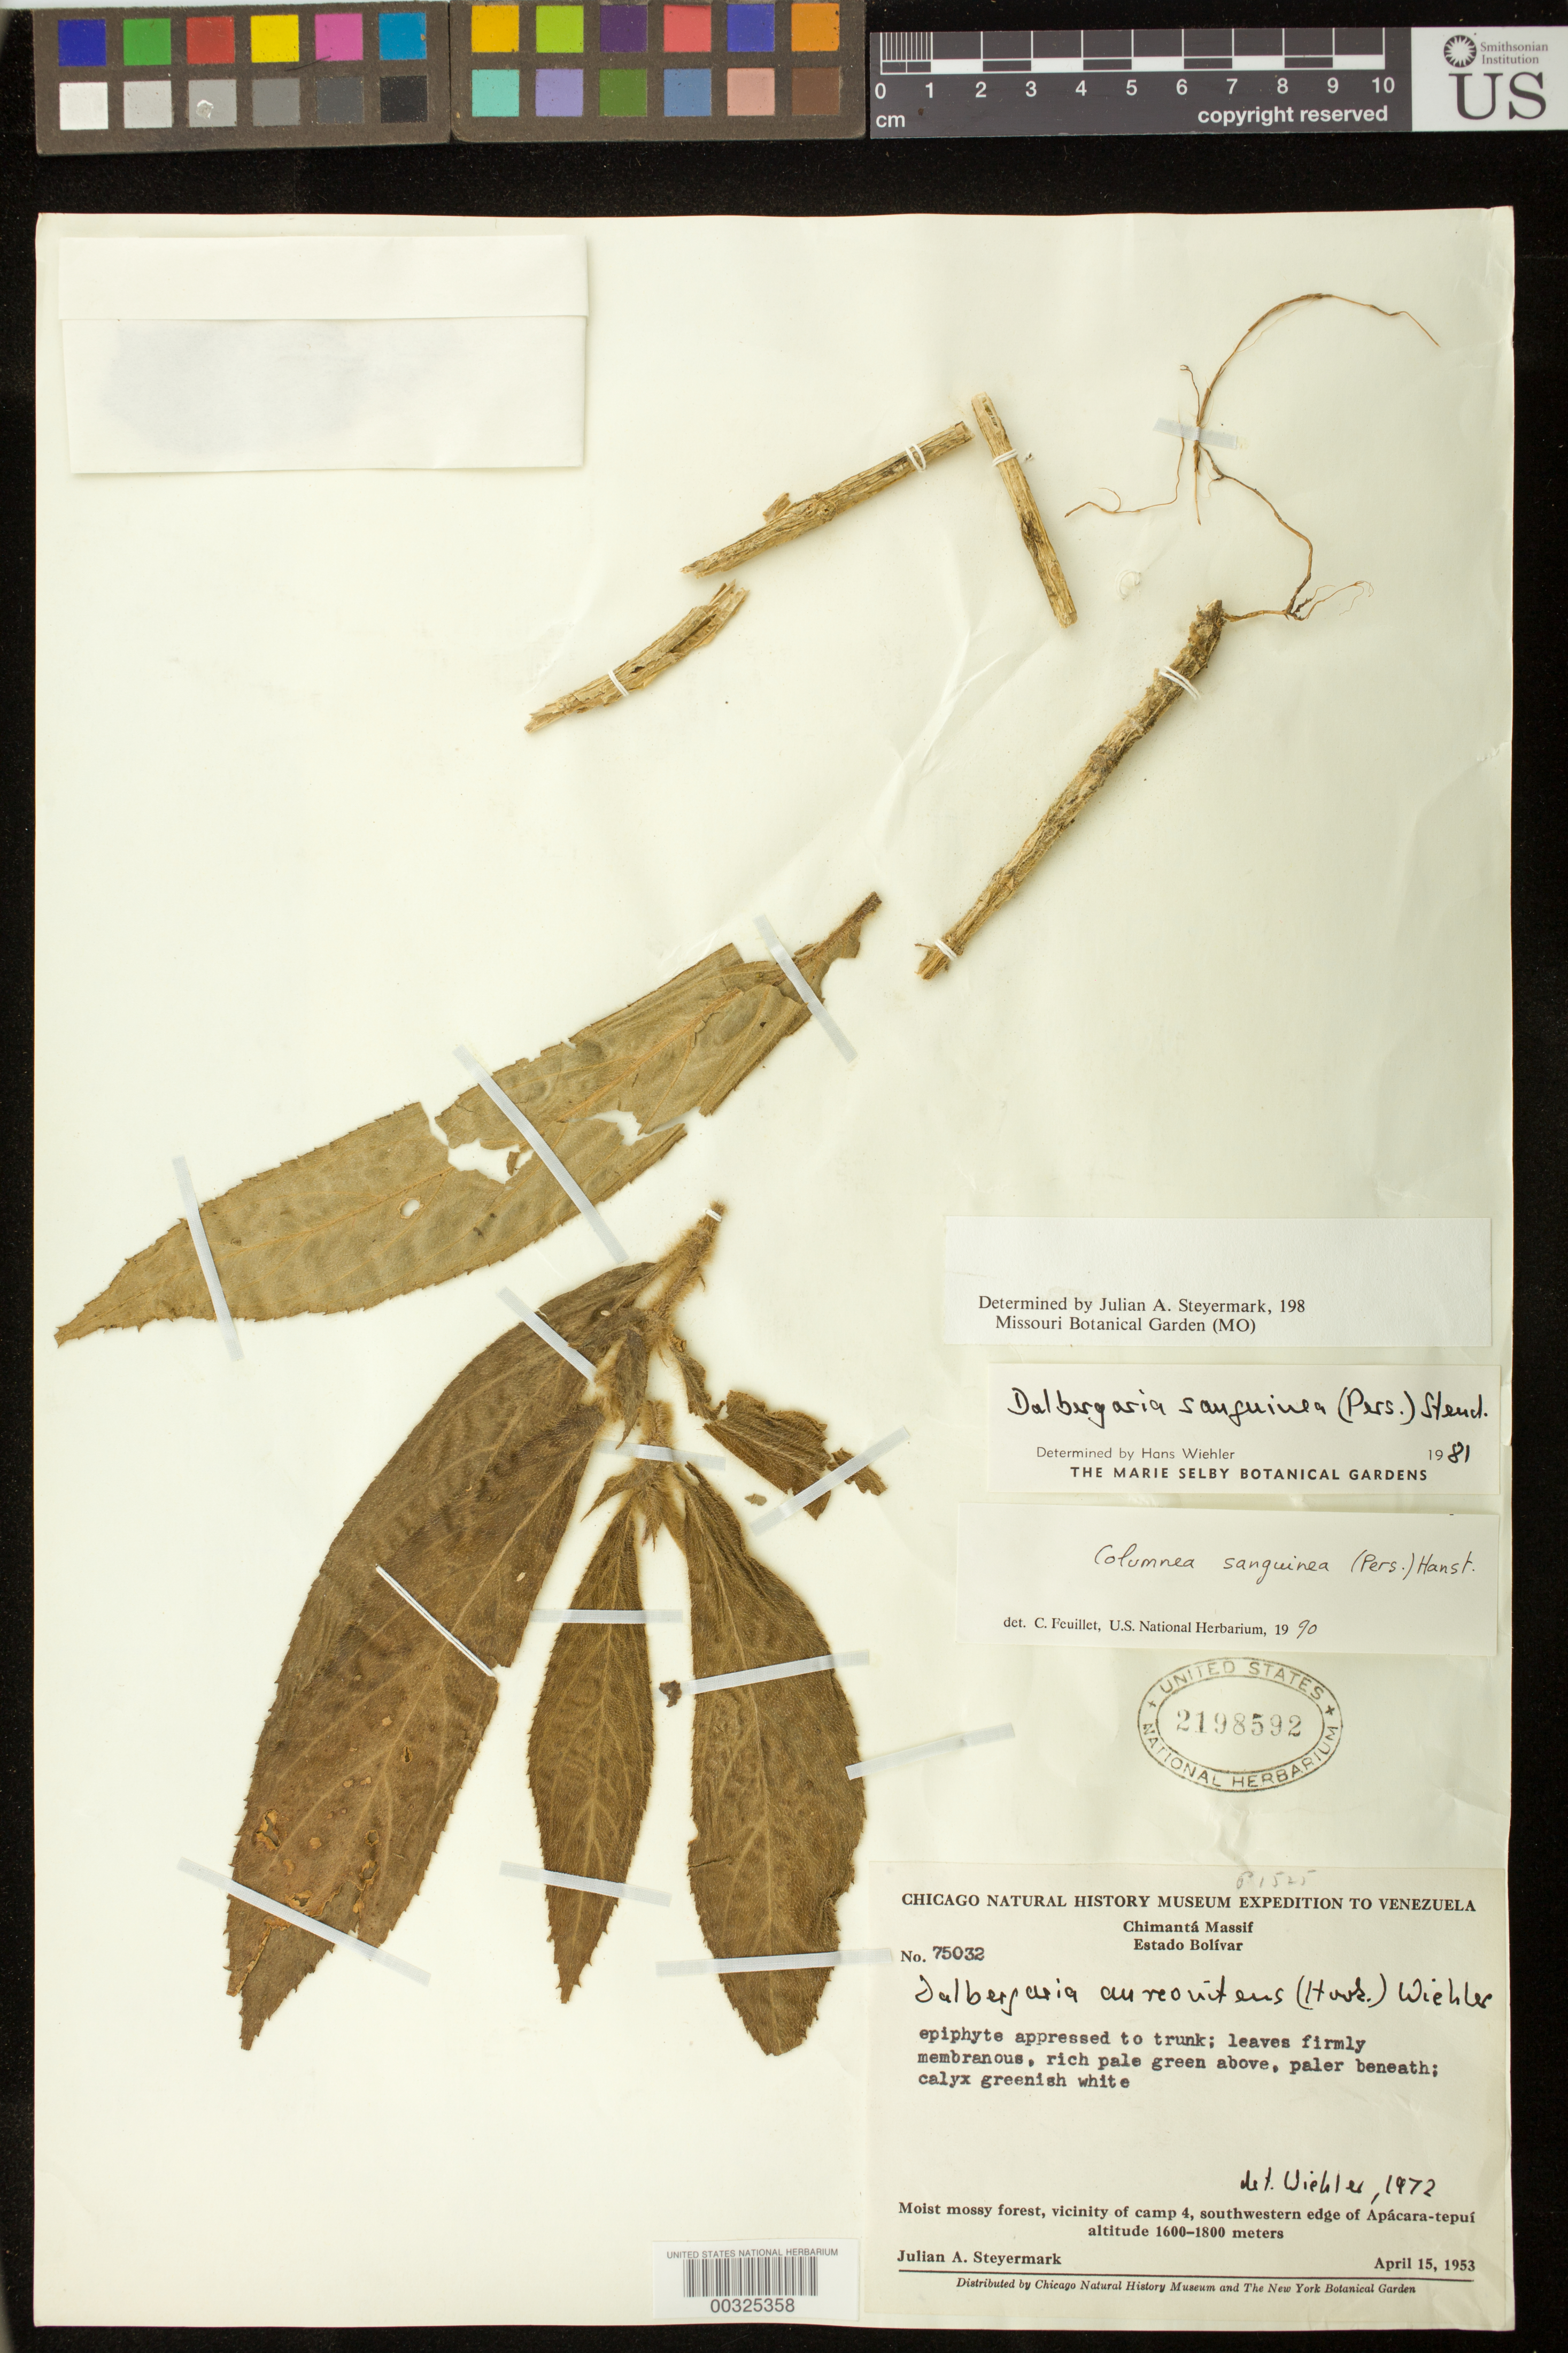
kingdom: Plantae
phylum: Tracheophyta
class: Magnoliopsida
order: Lamiales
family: Gesneriaceae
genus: Columnea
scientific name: Columnea sanguinea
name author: (Pers.) Hanst.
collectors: J. Steyermark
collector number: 75032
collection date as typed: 15 Apr 1953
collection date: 1953-04-15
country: Venezuela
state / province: Bolívar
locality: Vicinity of camp 4, southwestern edge of Apacara-tepui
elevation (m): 1600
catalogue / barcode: US 2198592